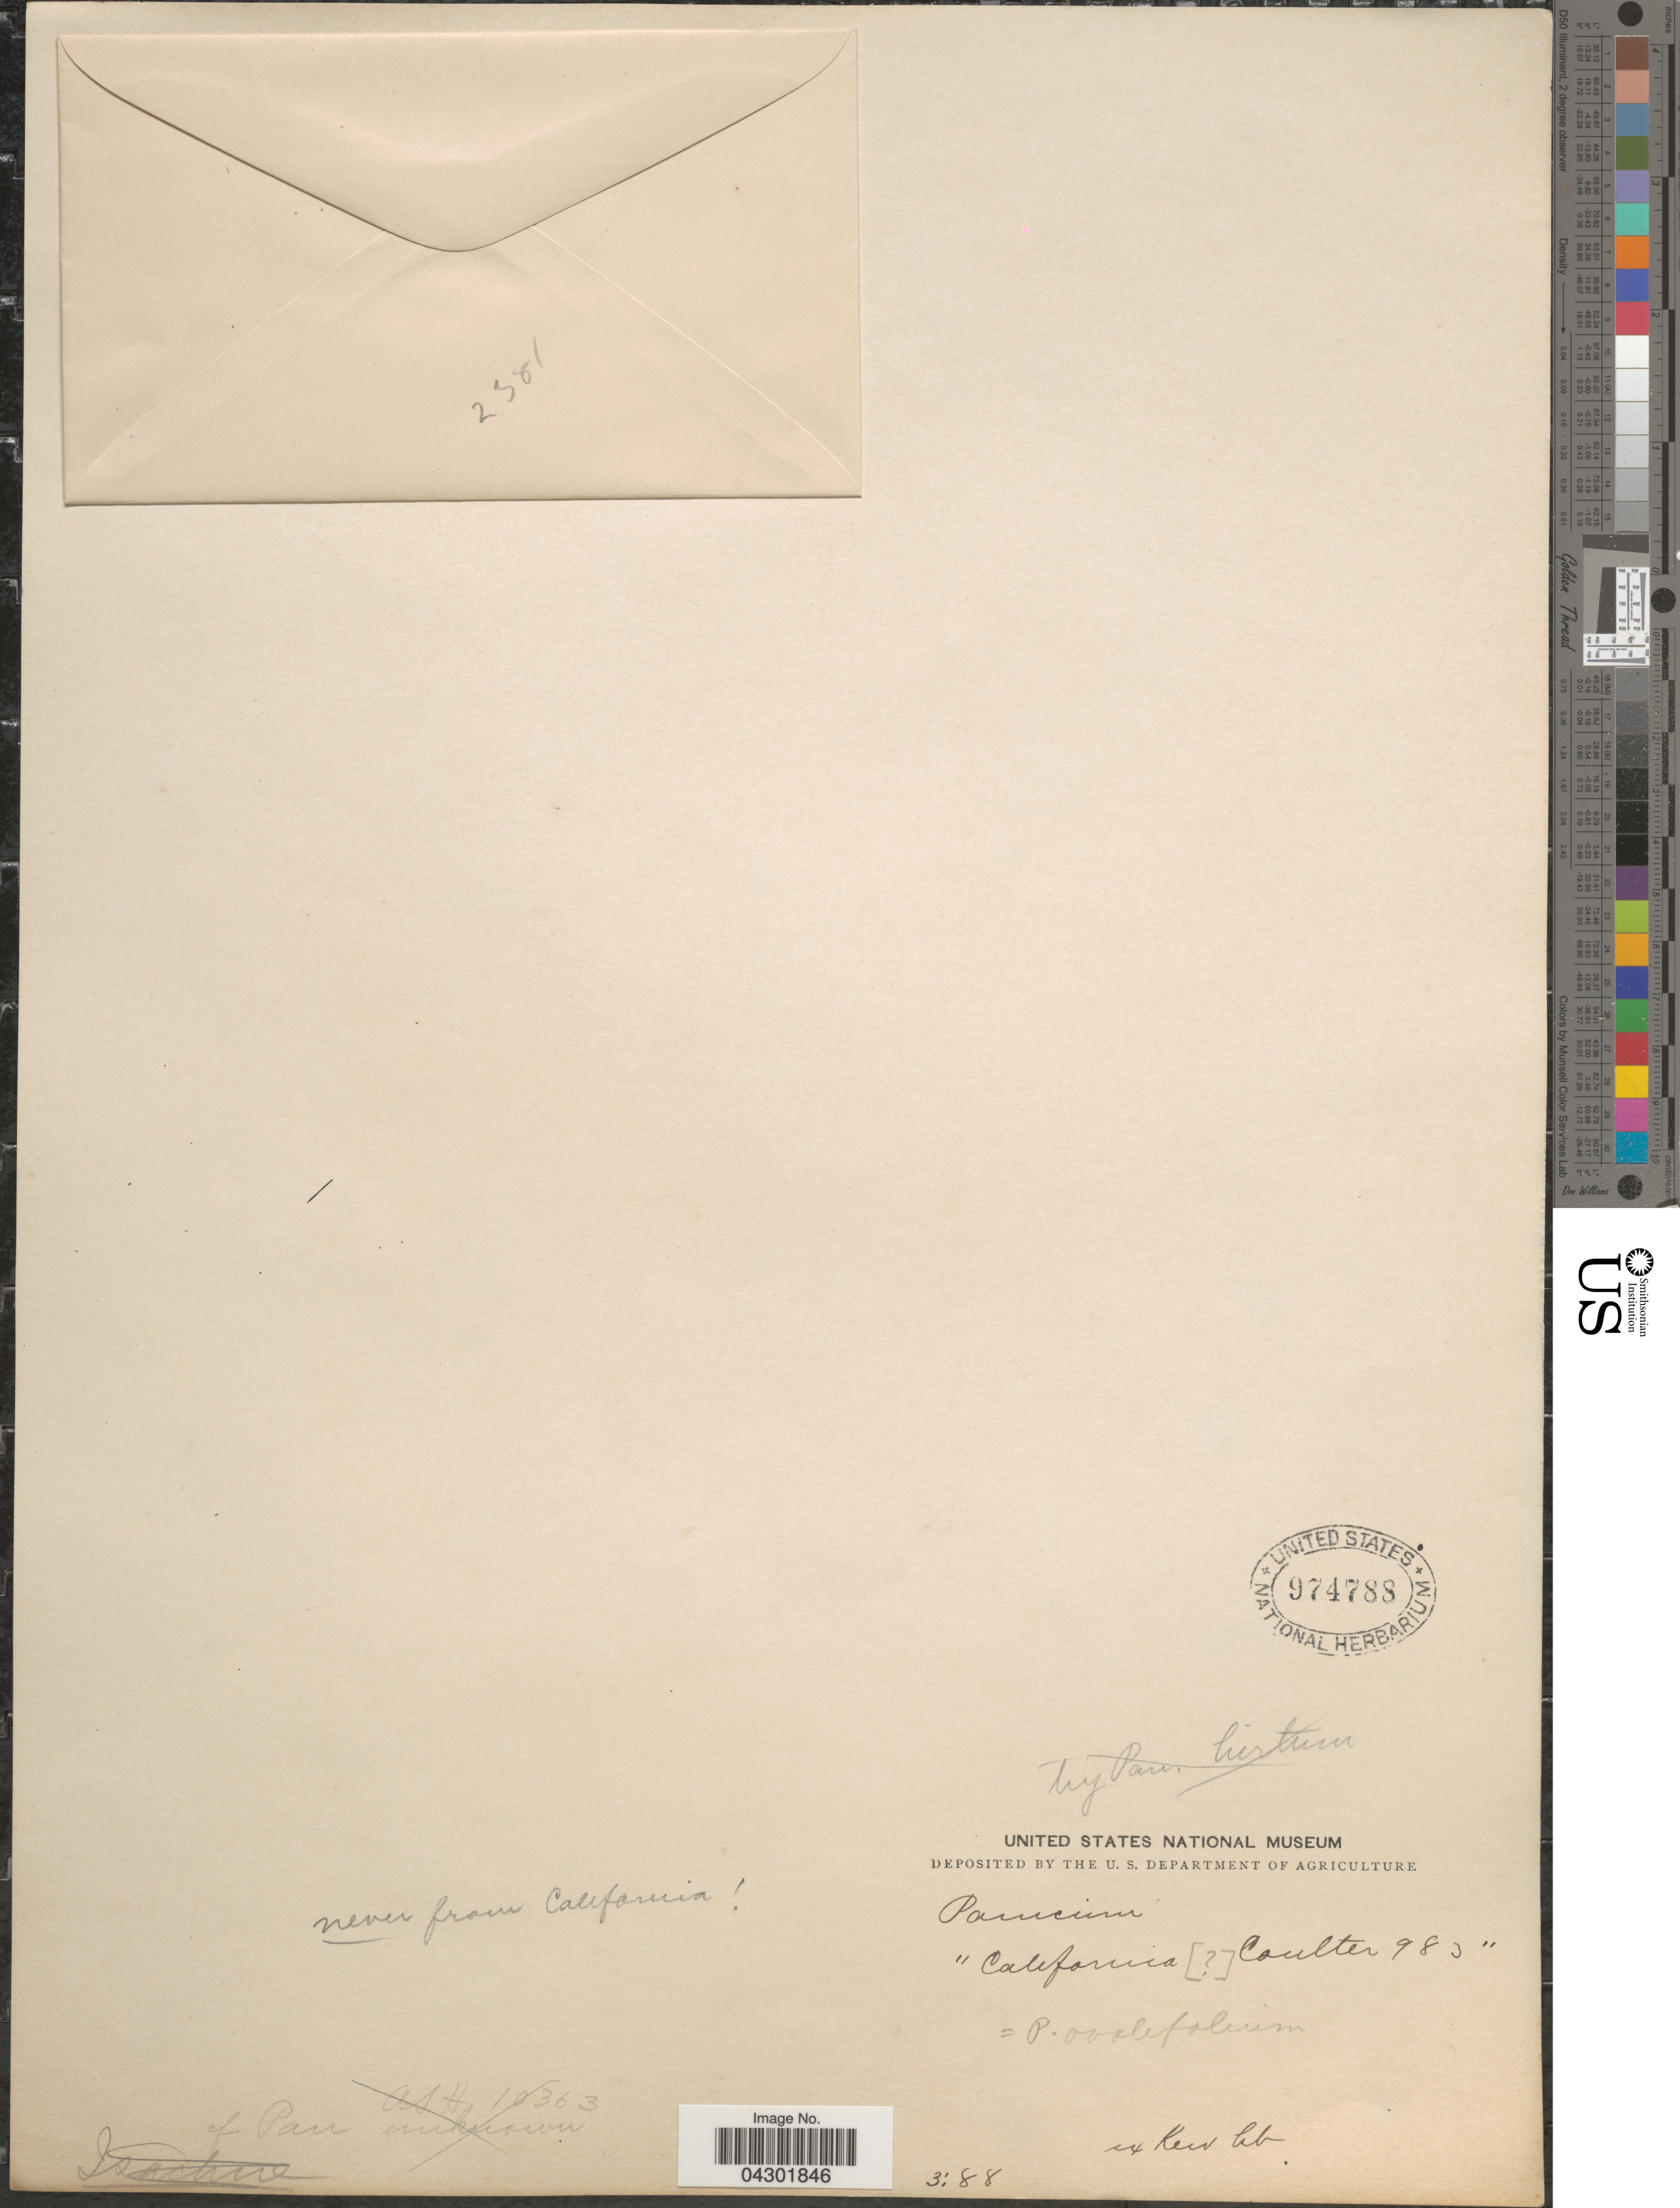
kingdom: Plantae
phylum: Tracheophyta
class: Liliopsida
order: Poales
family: Poaceae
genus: Panicum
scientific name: Panicum brevifolium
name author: L.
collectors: Ex Herb. Kewense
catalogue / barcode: US 974788